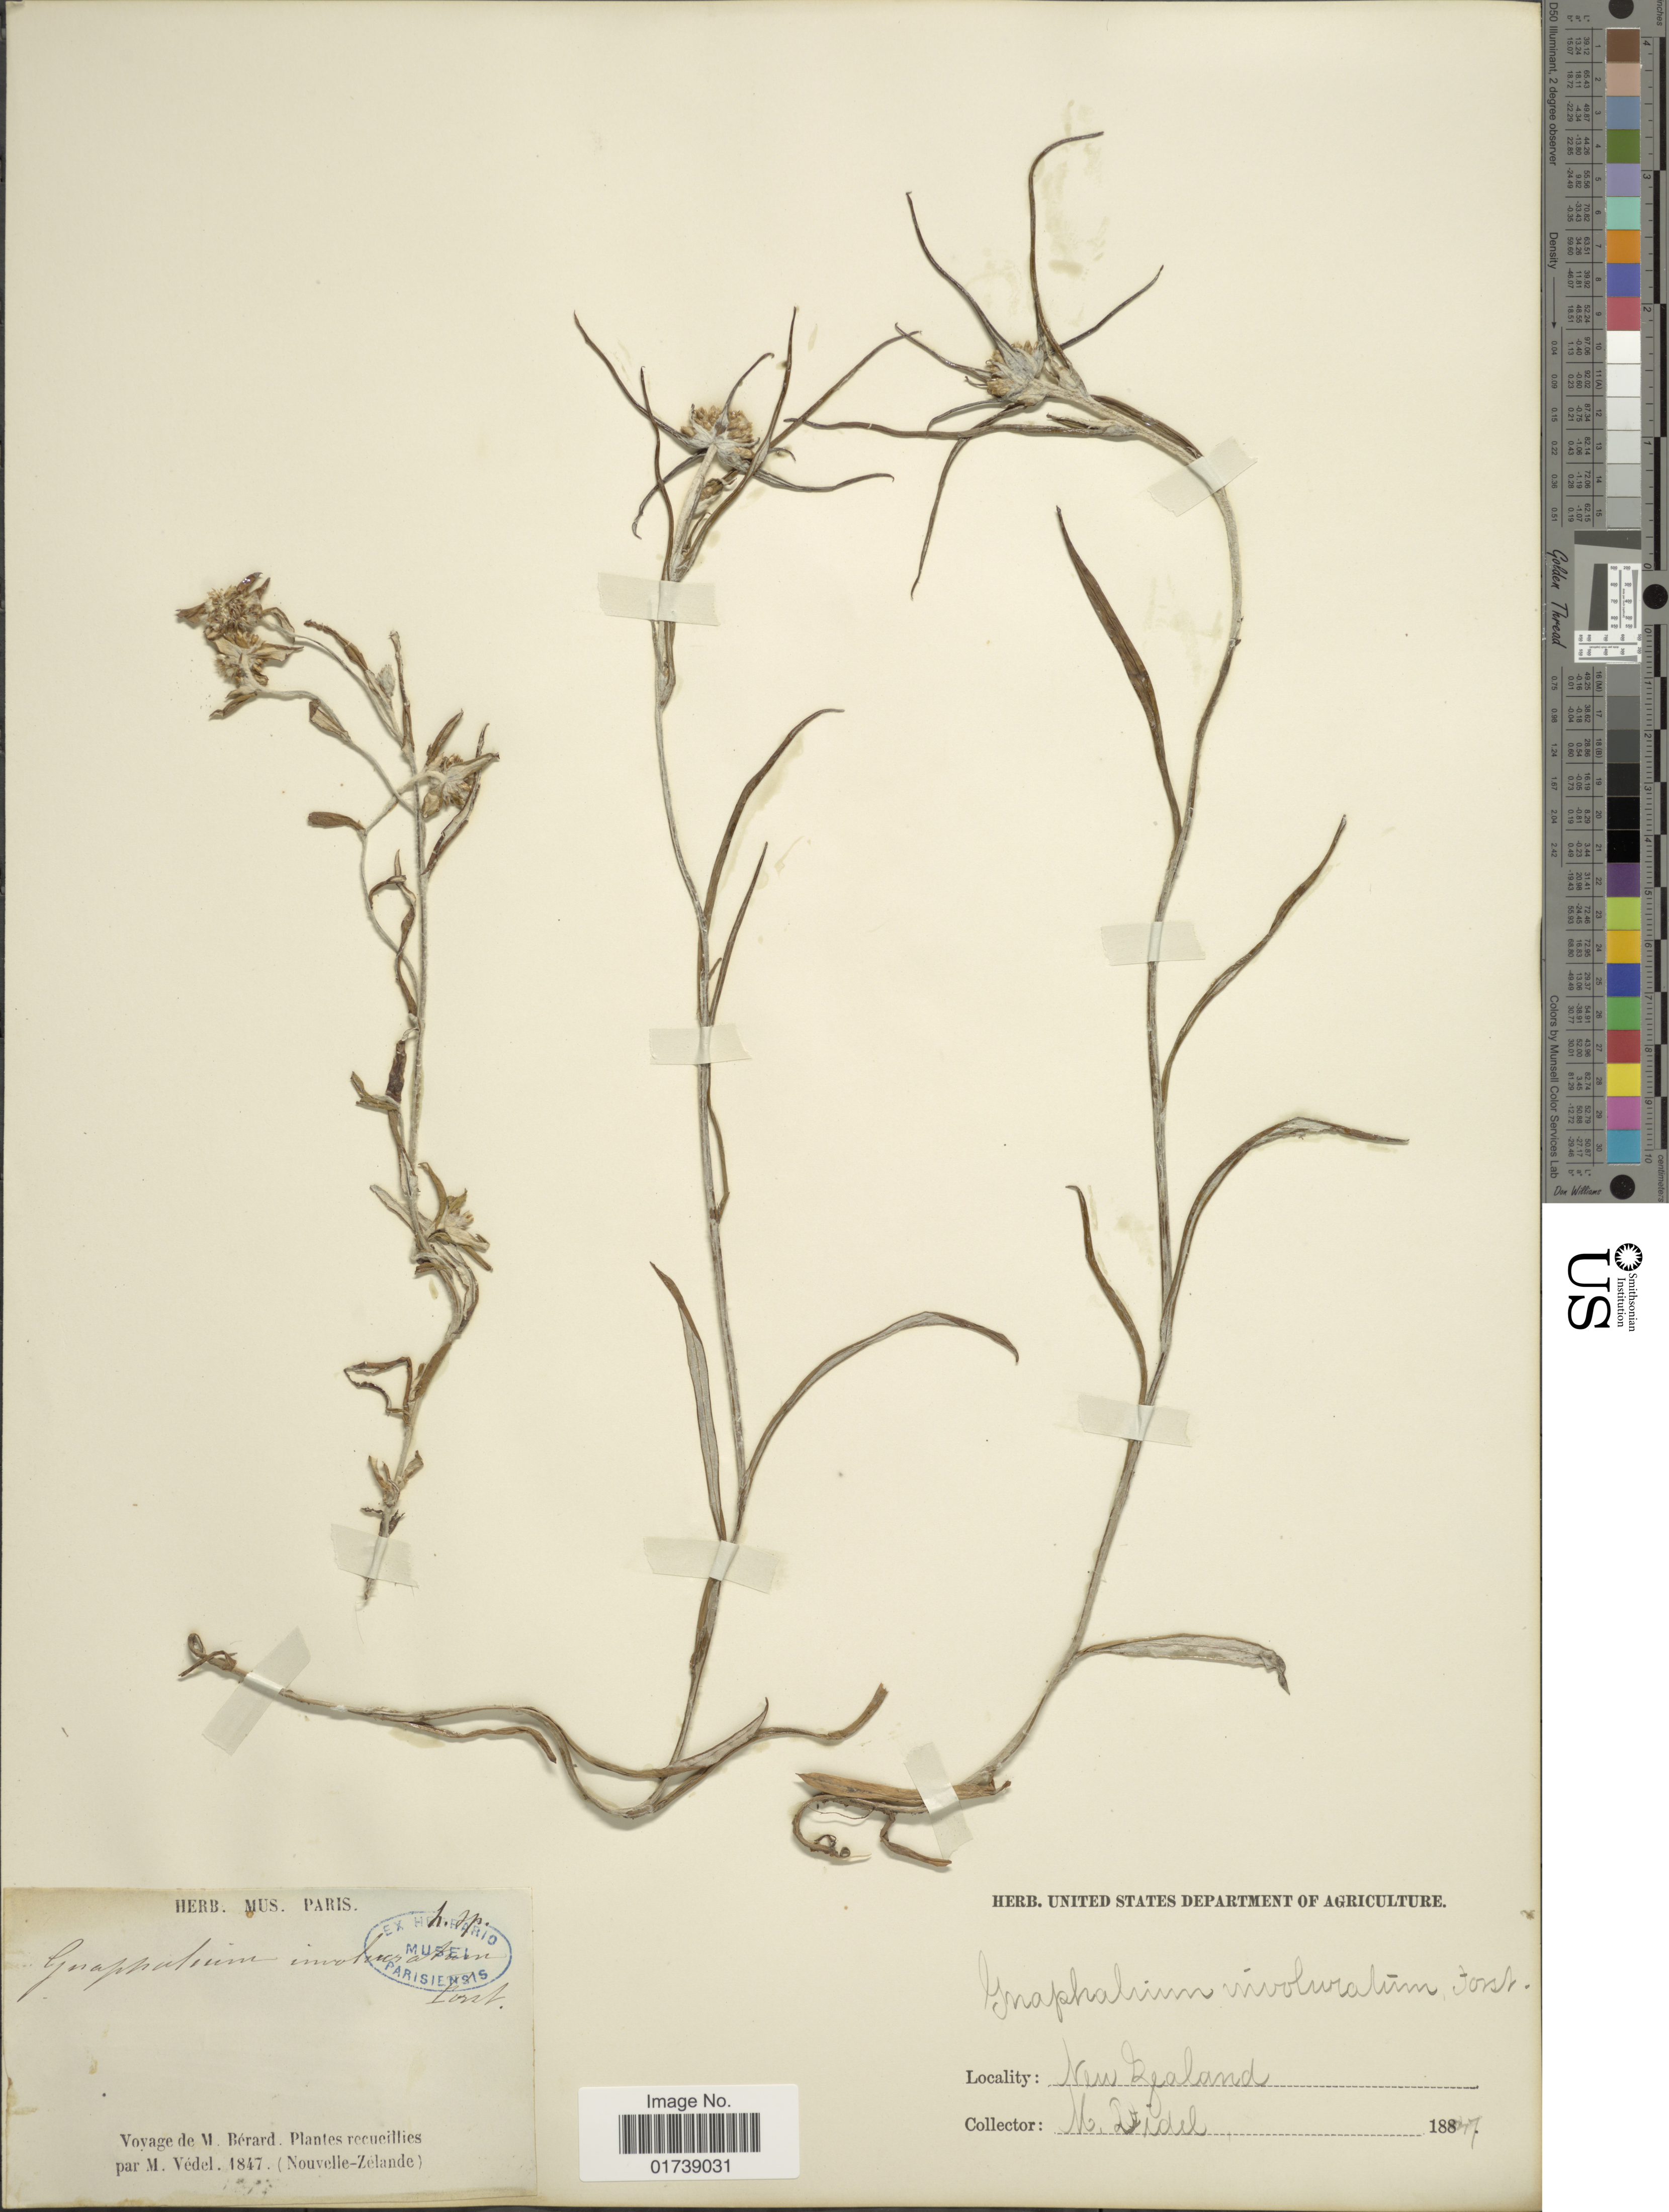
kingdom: Plantae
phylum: Tracheophyta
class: Magnoliopsida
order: Asterales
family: Asteraceae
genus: Euchiton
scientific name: Euchiton involucratus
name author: (G. Forst.) Holub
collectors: M. Védel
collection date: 1847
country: New Zealand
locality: Nouvelle Zelande